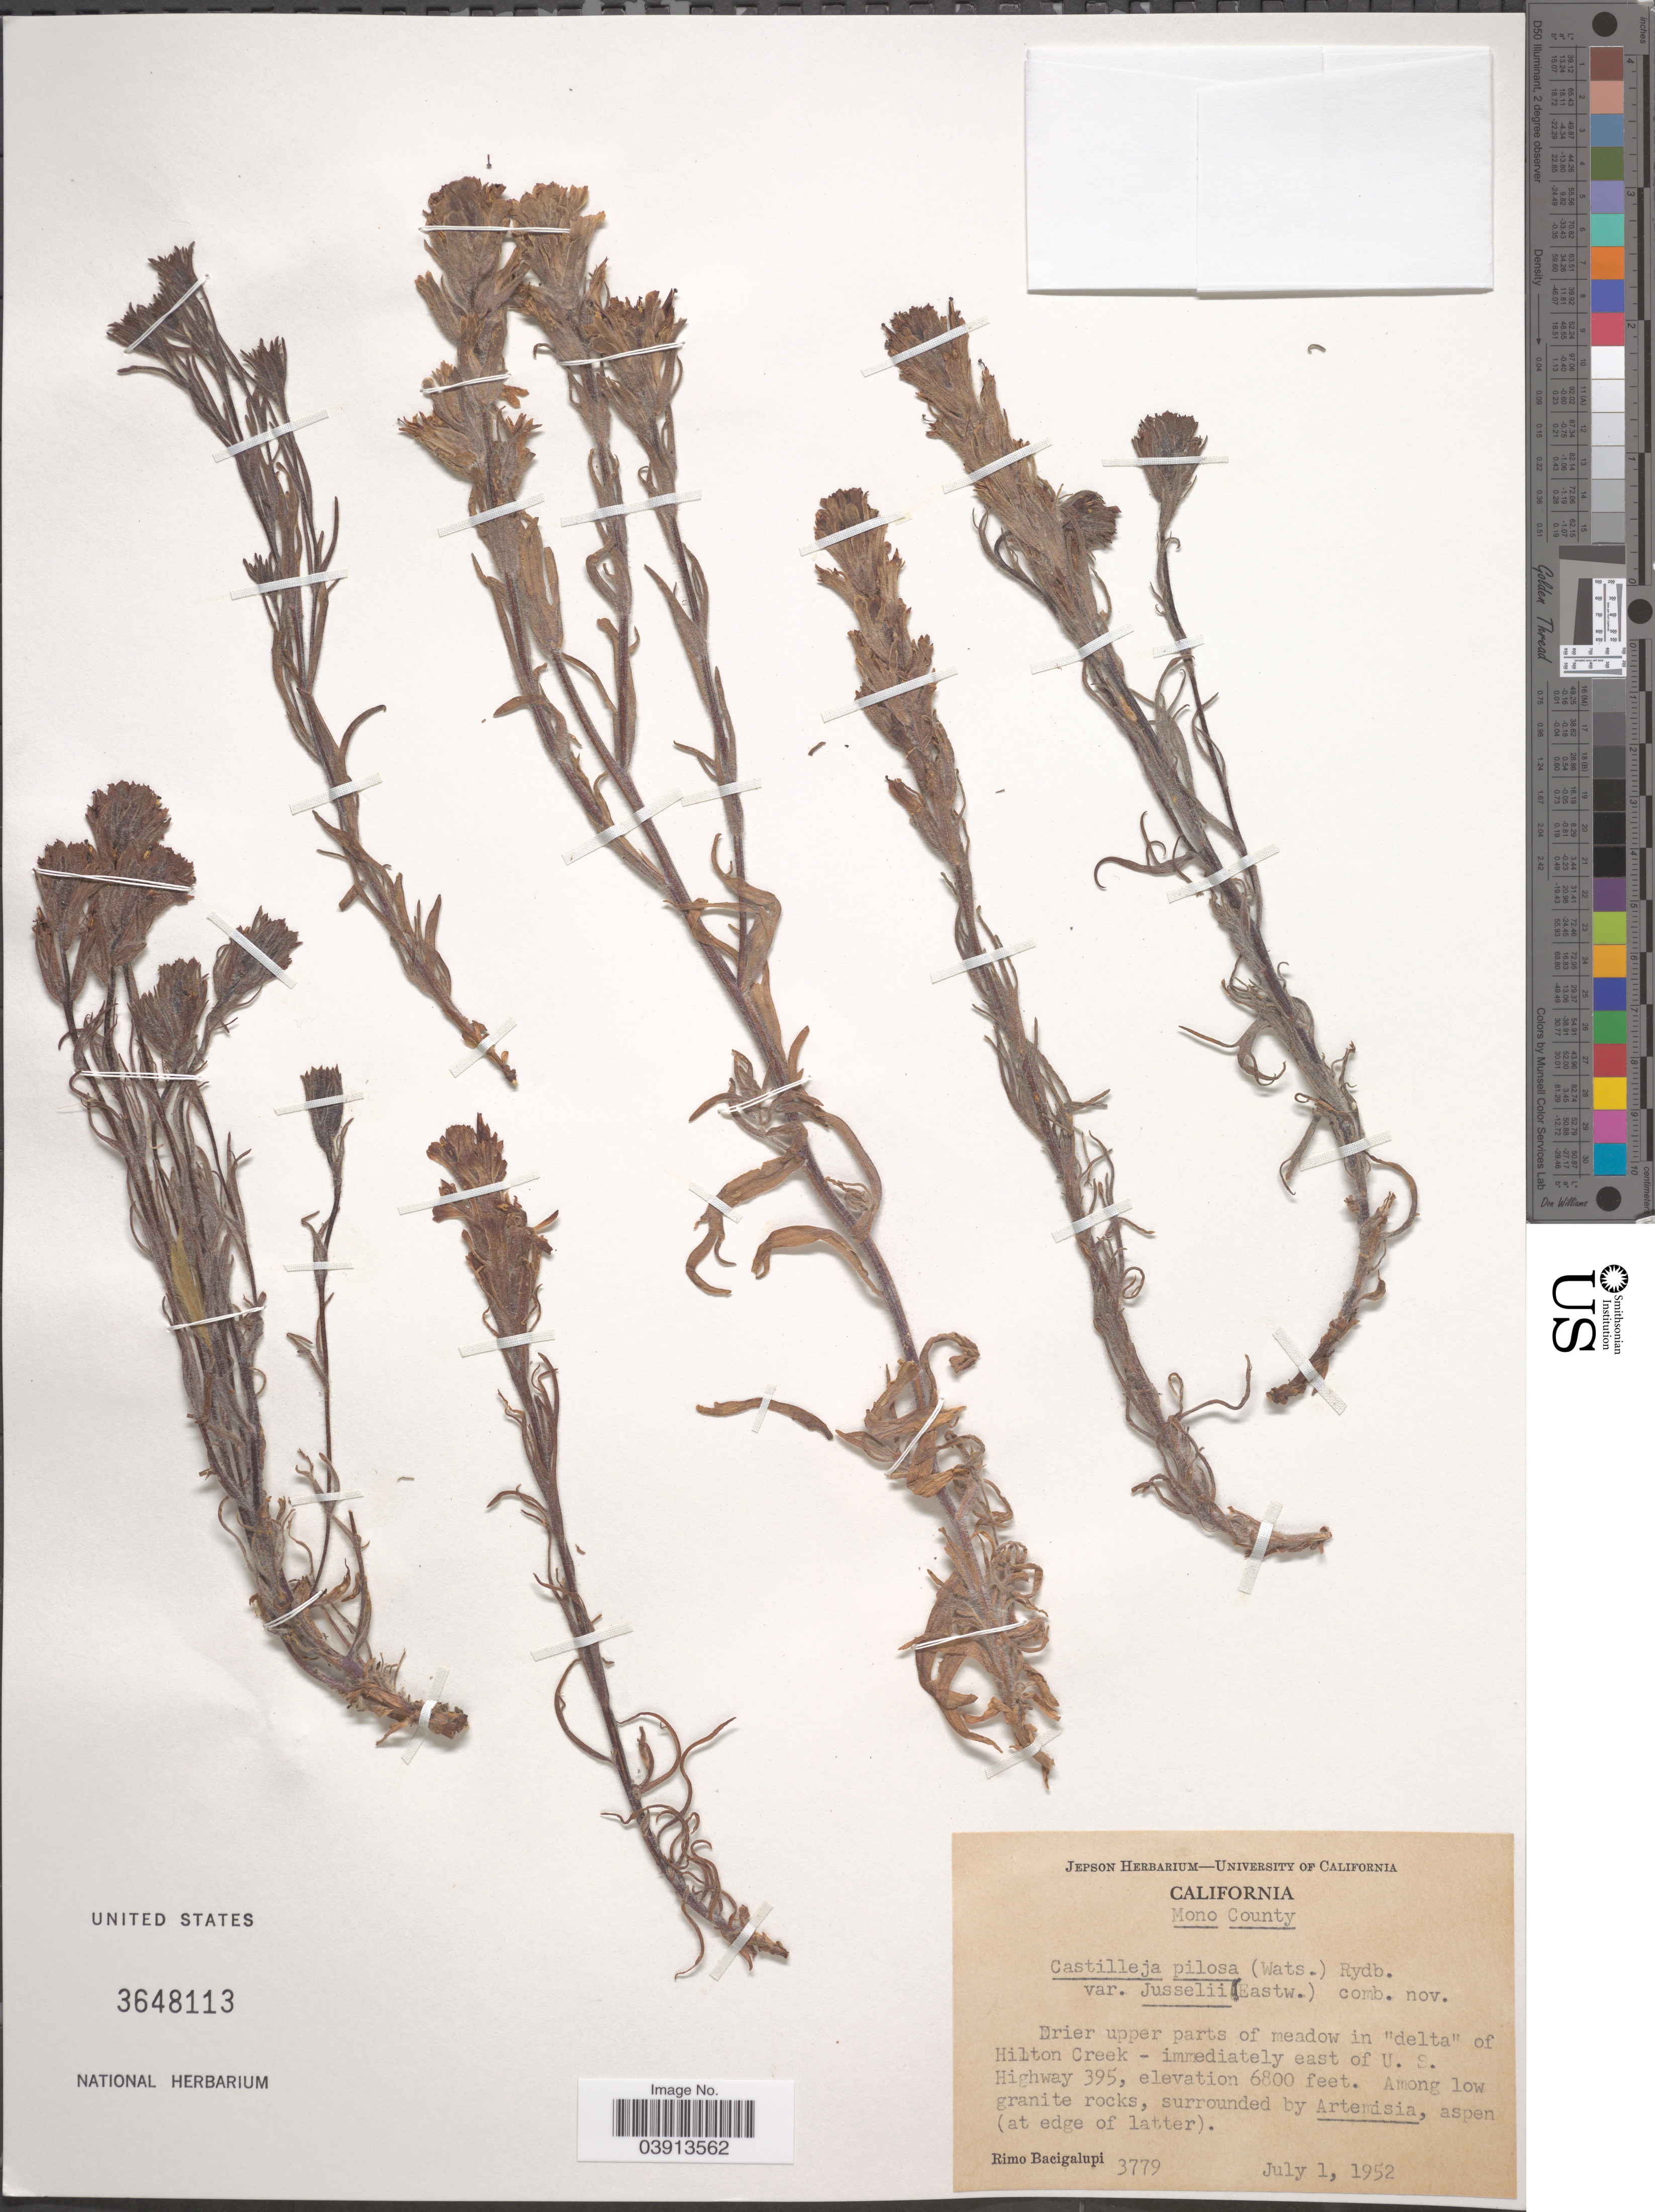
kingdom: Plantae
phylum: Tracheophyta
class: Magnoliopsida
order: Lamiales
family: Orobanchaceae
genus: Castilleja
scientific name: Castilleja pilosa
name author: (S. Watson) Rydb.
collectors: R. Bacigalupi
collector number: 3779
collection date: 1952-07-01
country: United States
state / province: California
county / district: Mono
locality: Mono County. Drier upper parts of meadow in "delta" of Hilton Creek - immediately east of U. S. Highway 395.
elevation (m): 2073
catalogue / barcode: US 3648113